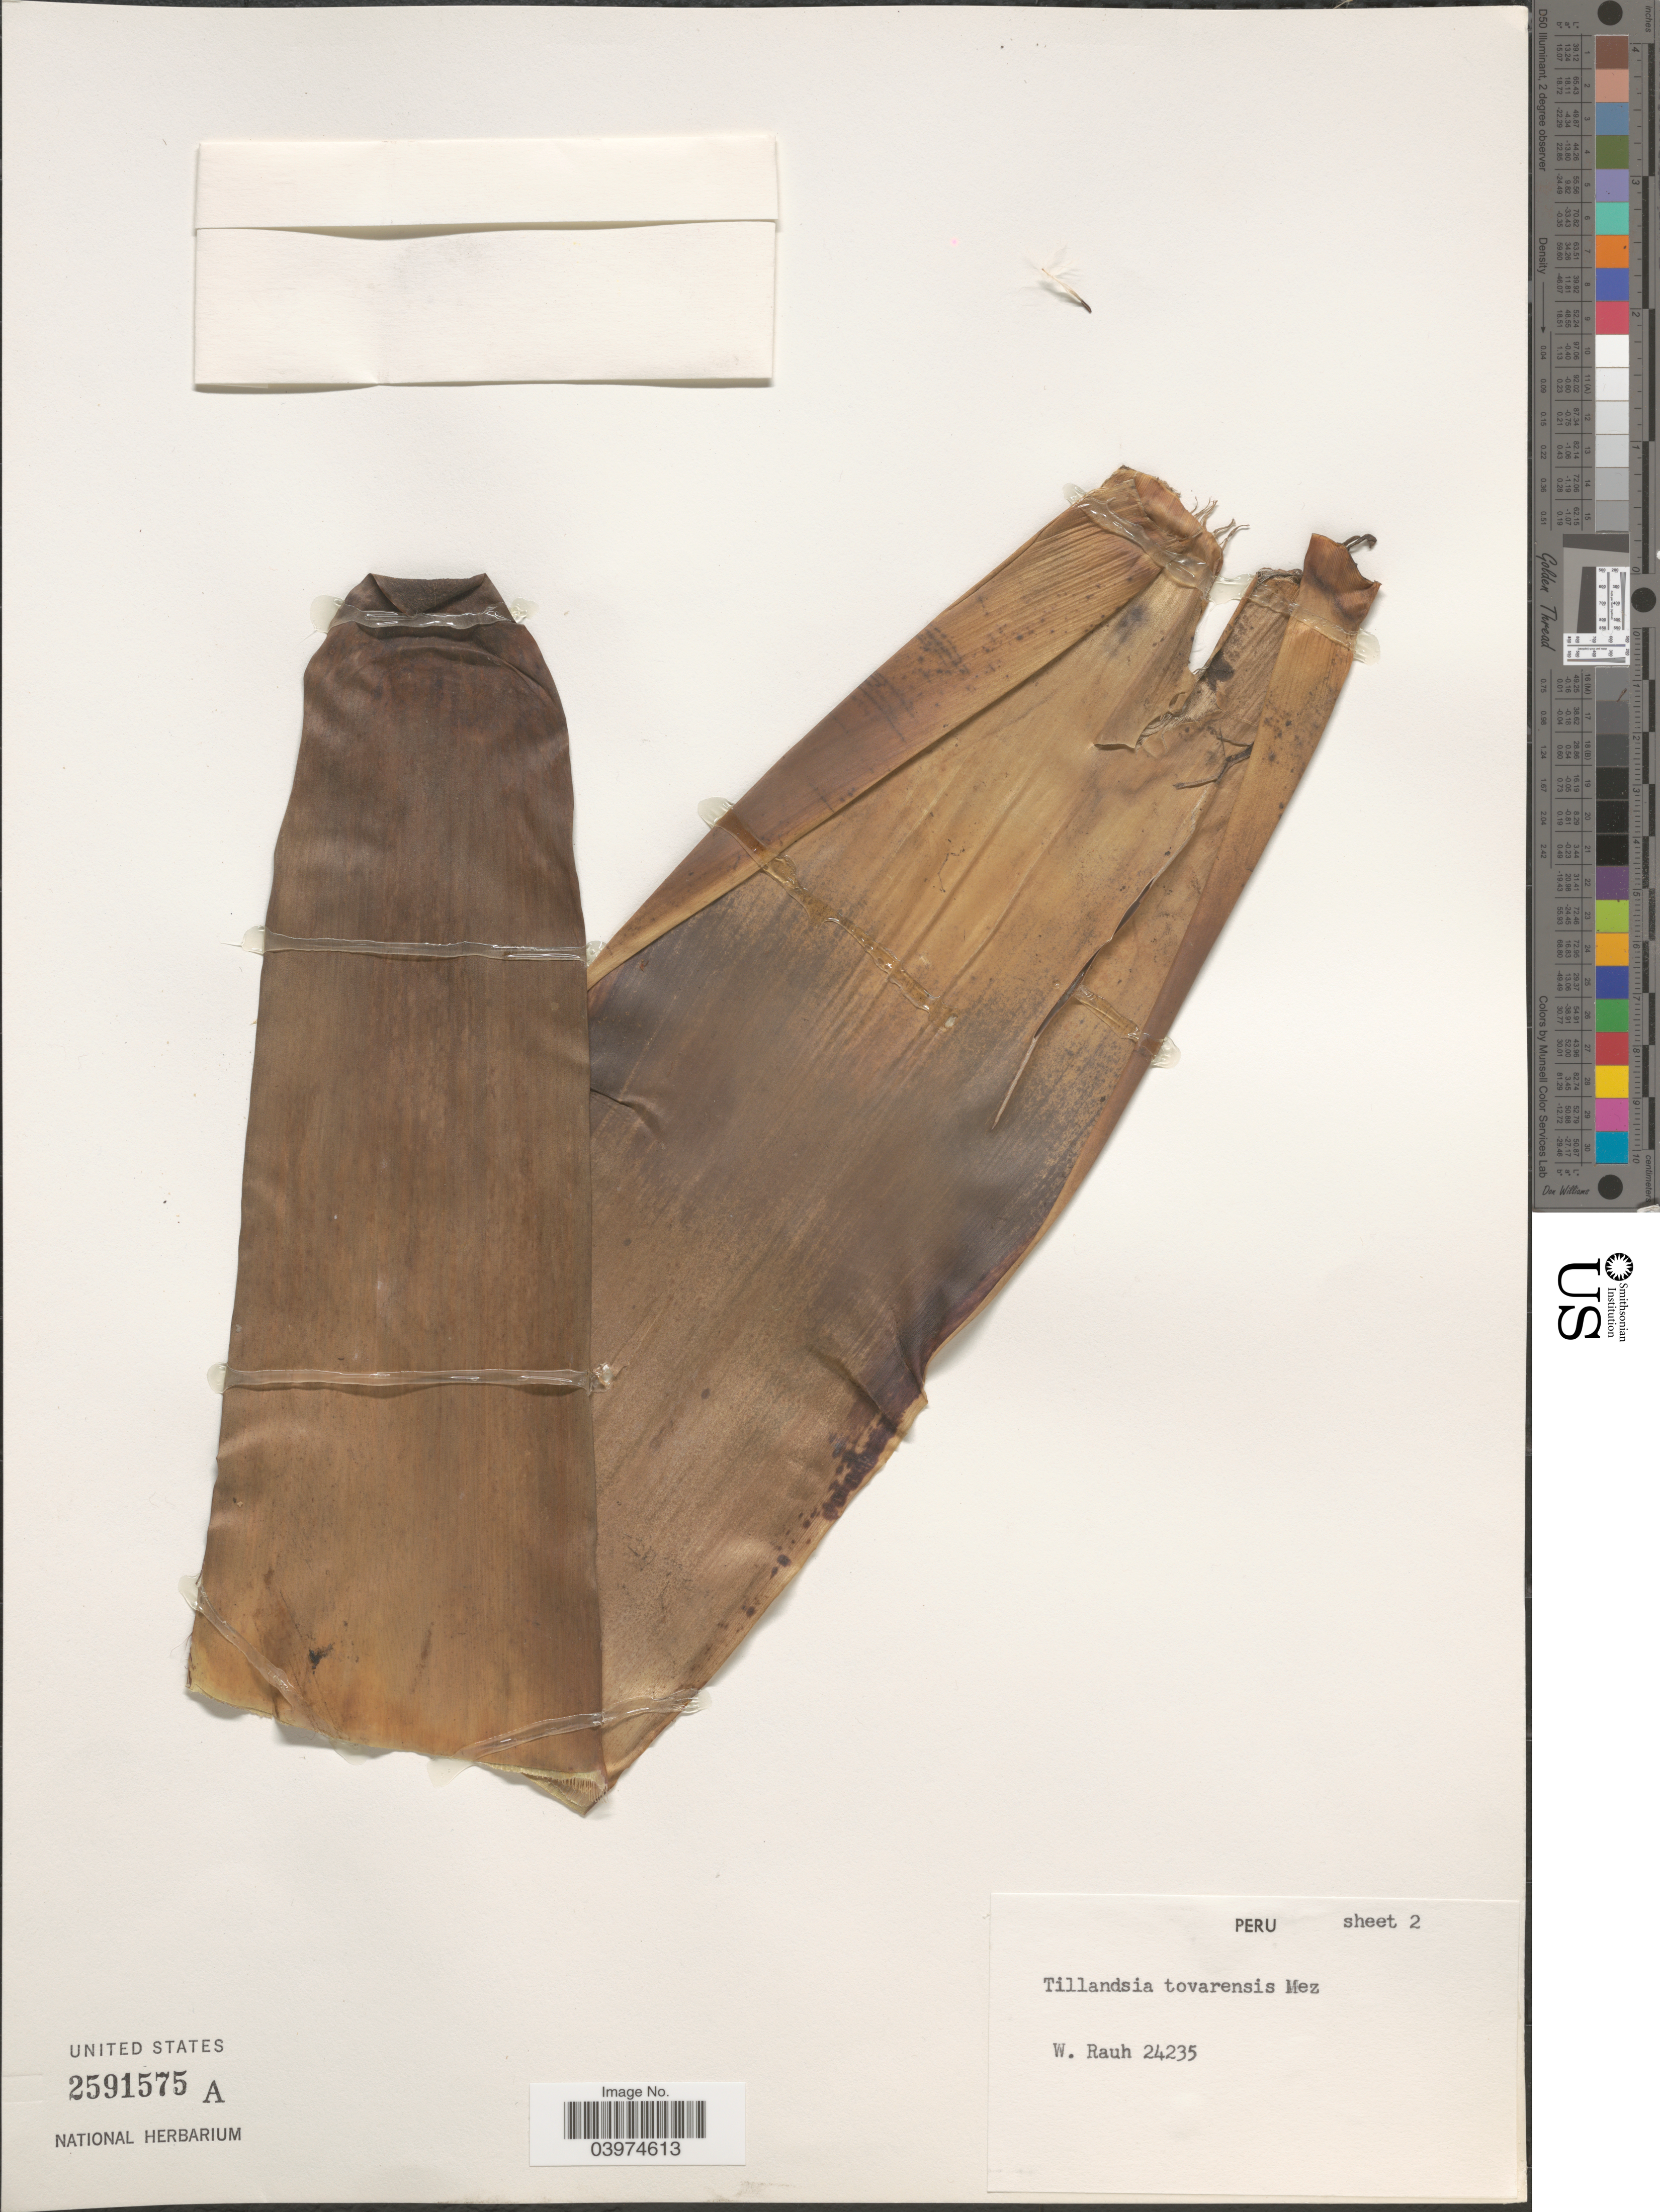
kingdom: Plantae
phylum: Tracheophyta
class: Liliopsida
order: Poales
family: Bromeliaceae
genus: Tillandsia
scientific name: Tillandsia tovarensis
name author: Mez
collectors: W. Rauh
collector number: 24235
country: Peru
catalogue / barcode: US 2591575A